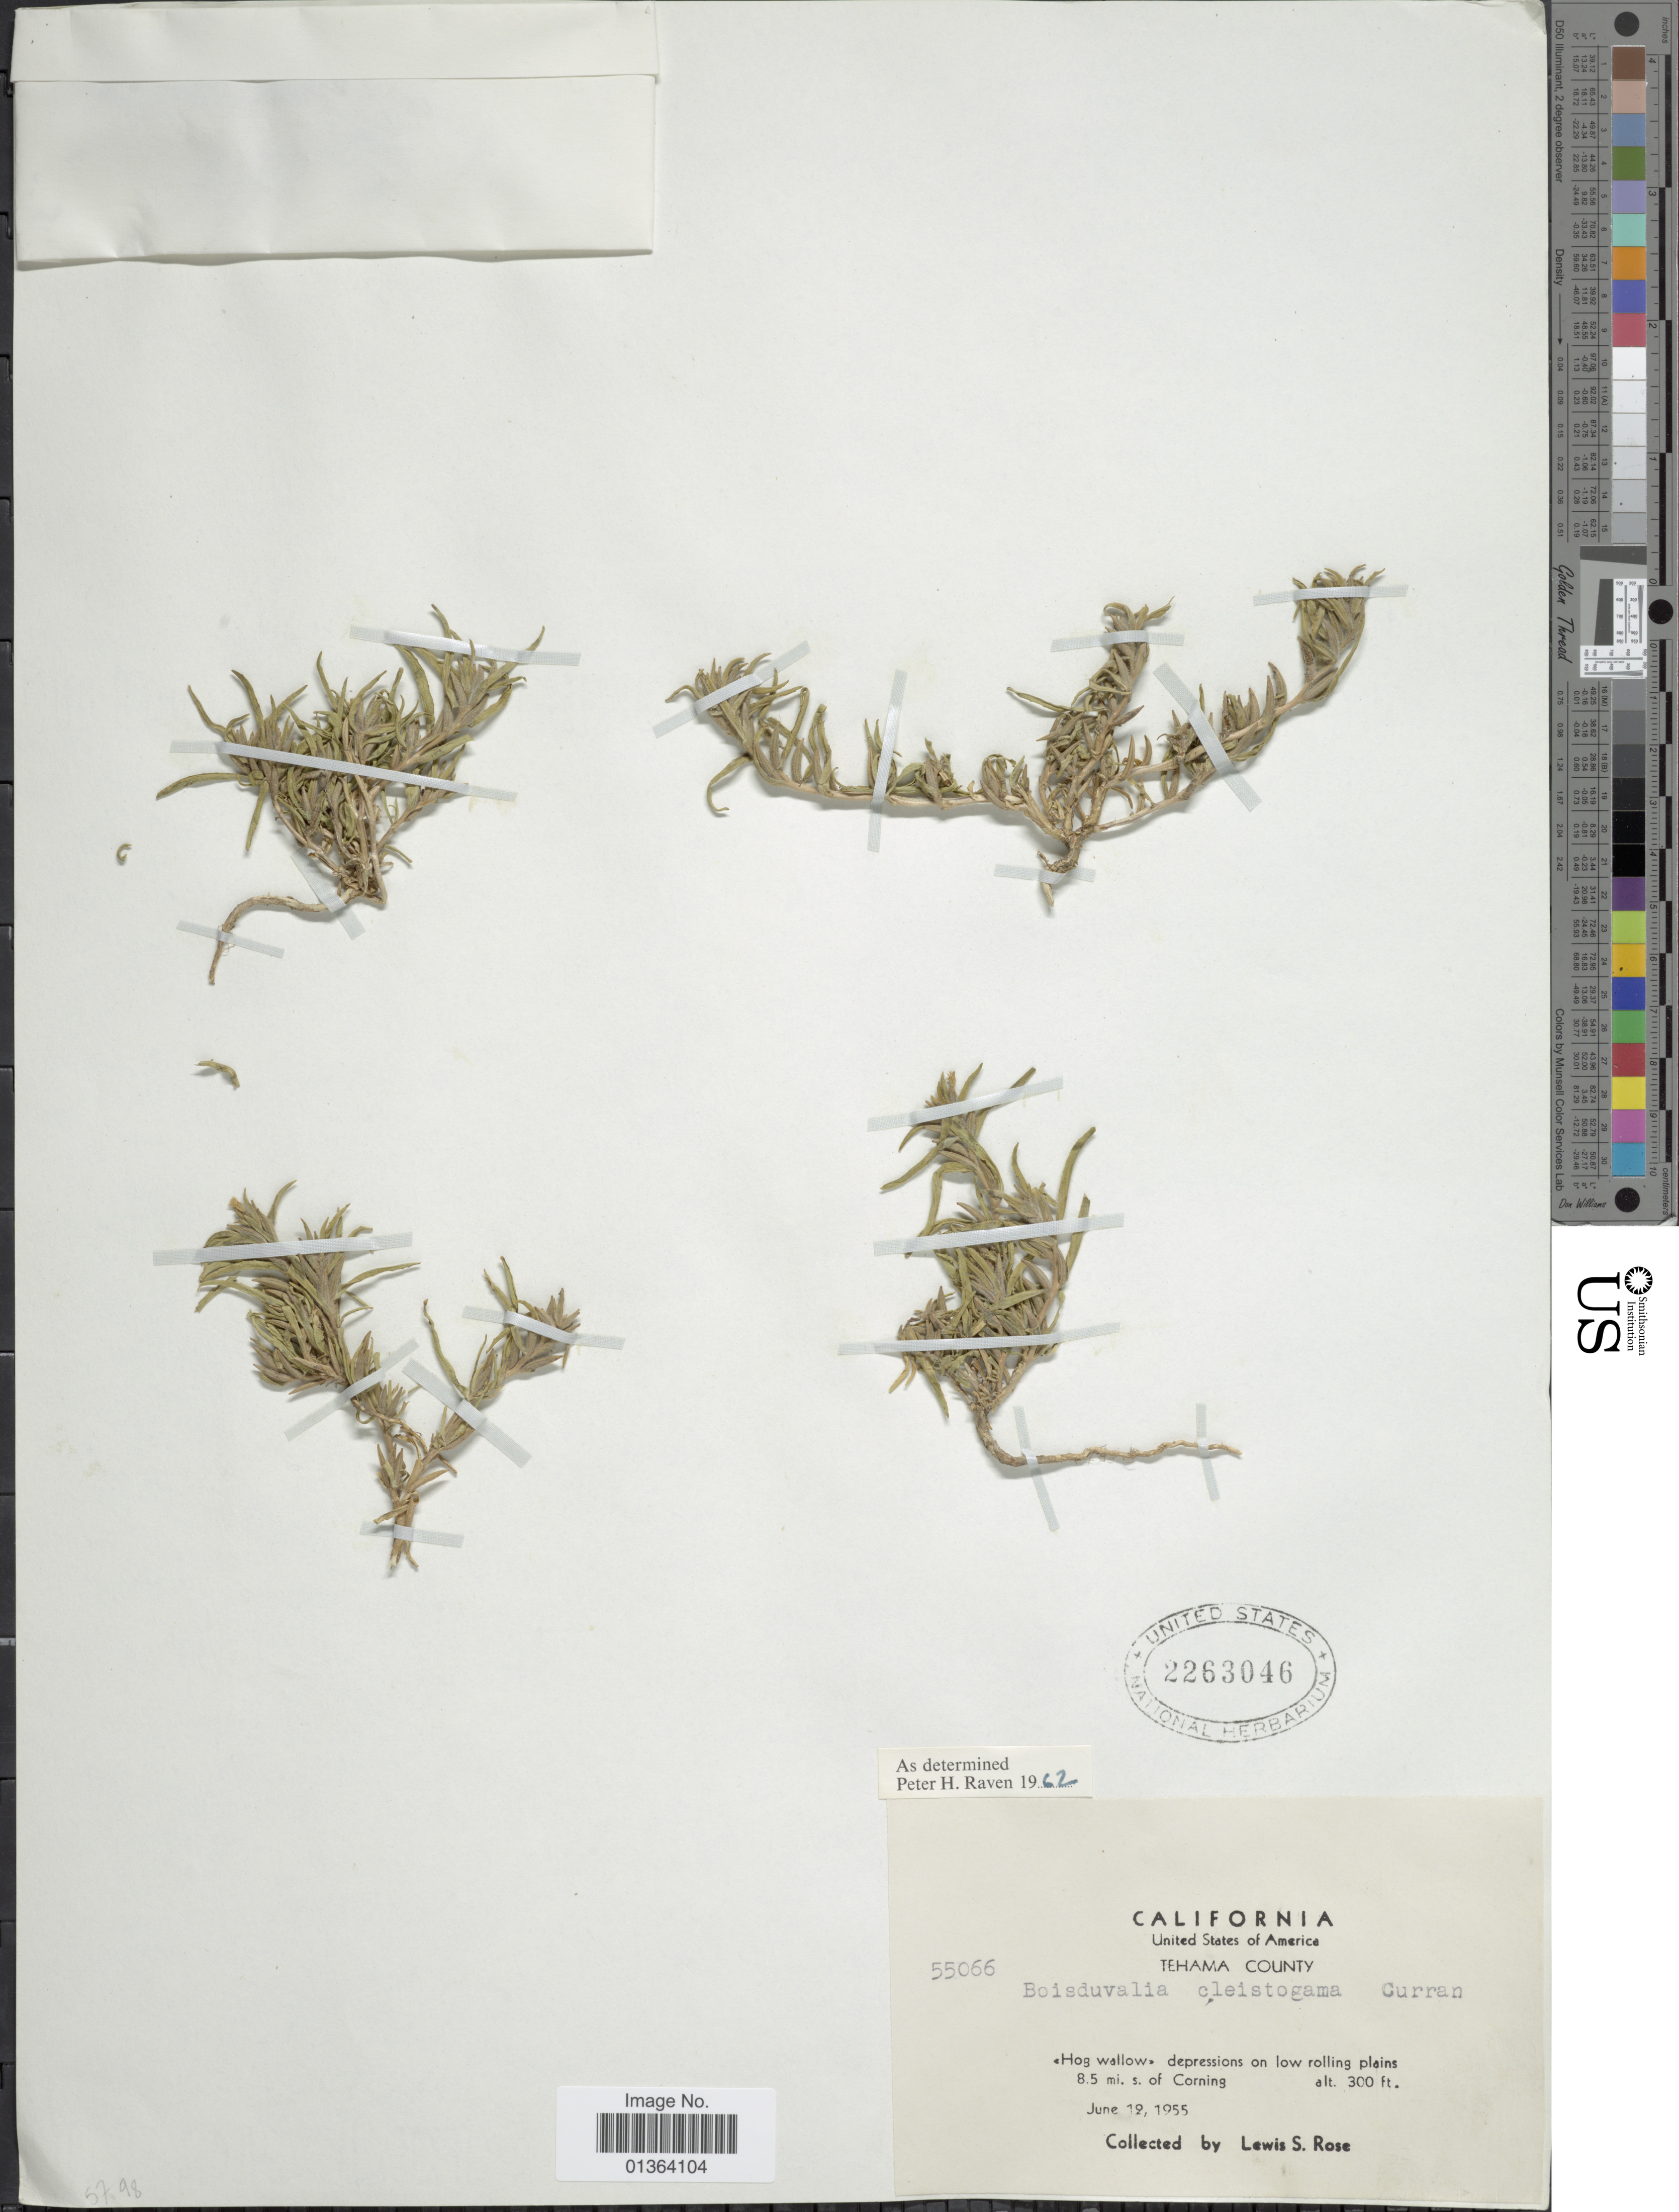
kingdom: Plantae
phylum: Tracheophyta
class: Magnoliopsida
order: Myrtales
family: Onagraceae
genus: Epilobium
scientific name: Epilobium cleistogamum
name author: (Curran) Hoch & P.H. Raven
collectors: L. S. Rose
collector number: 55066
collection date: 1955-06-19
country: United States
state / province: California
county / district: Tehama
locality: Tehama County. 8.5 mi. s. of Corning.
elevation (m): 91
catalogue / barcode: US 2263046